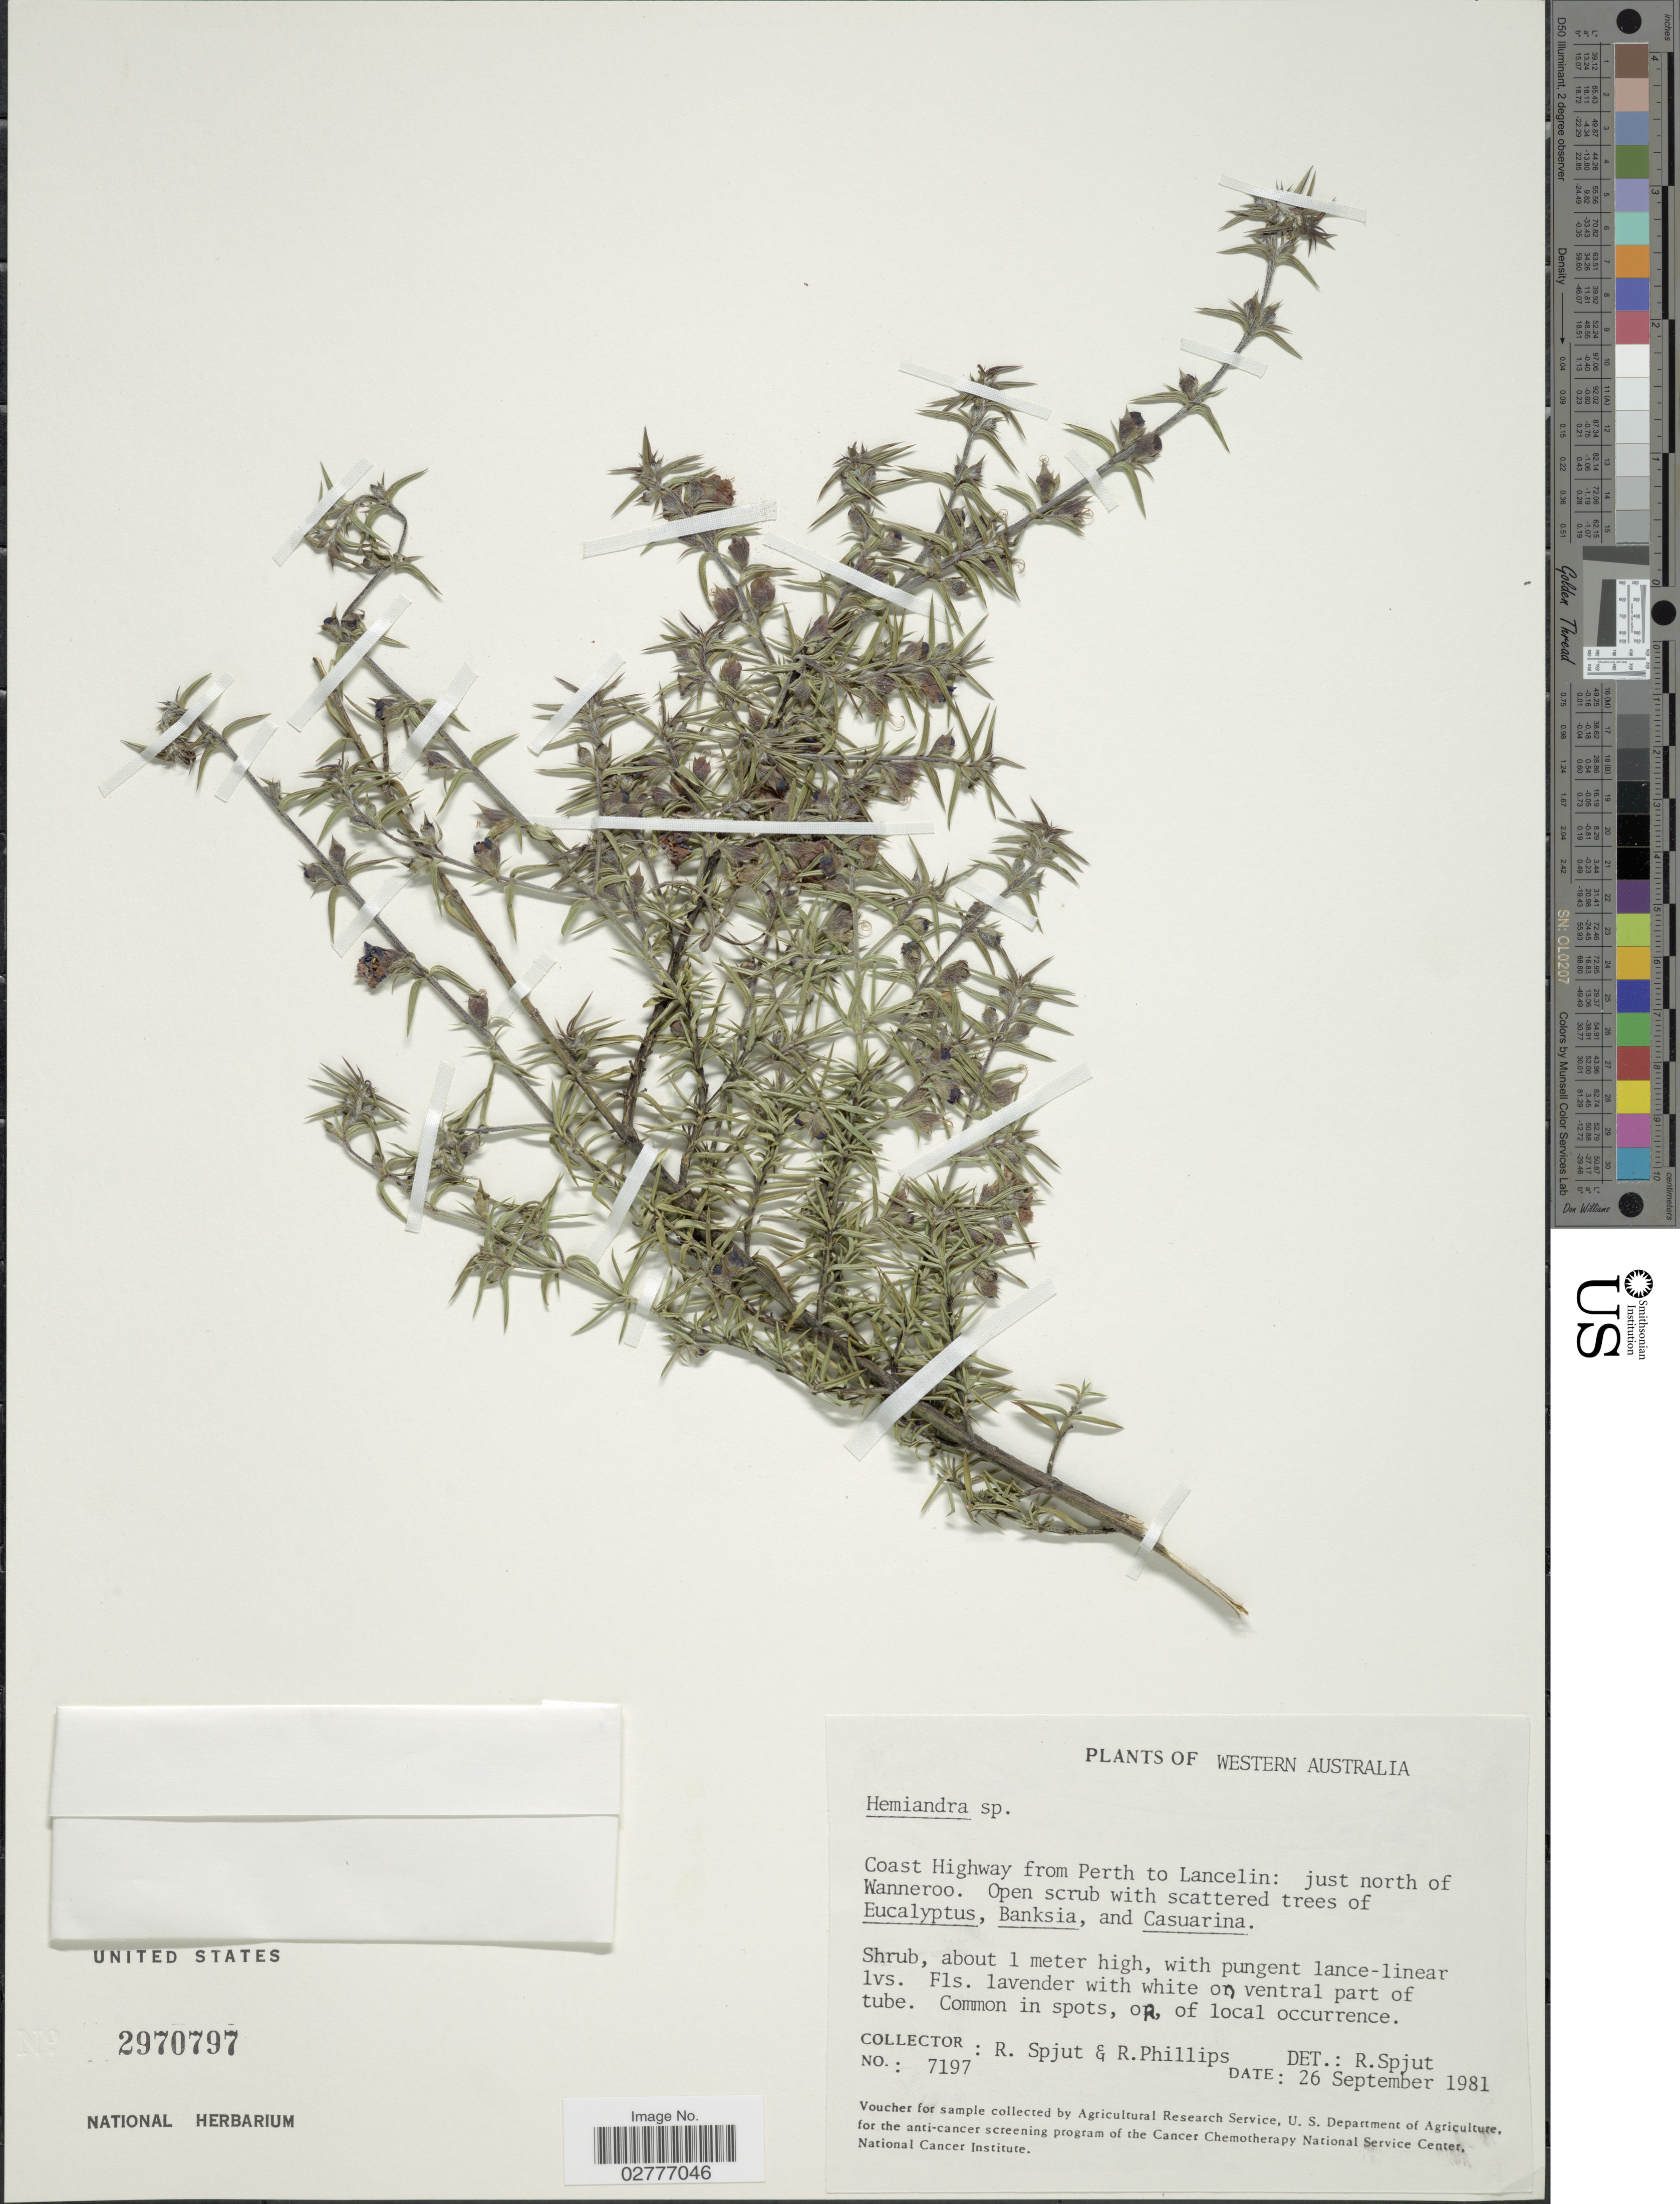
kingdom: Plantae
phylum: Tracheophyta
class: Magnoliopsida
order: Lamiales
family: Lamiaceae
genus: Hemiandra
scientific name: Hemiandra sp.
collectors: R. Spjut & R. Phillips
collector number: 7197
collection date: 1981-09-26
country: Australia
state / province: Western Australia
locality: Coast Highway from Perth to Lancelin: just north of Wanneroo.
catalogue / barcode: US 2970797